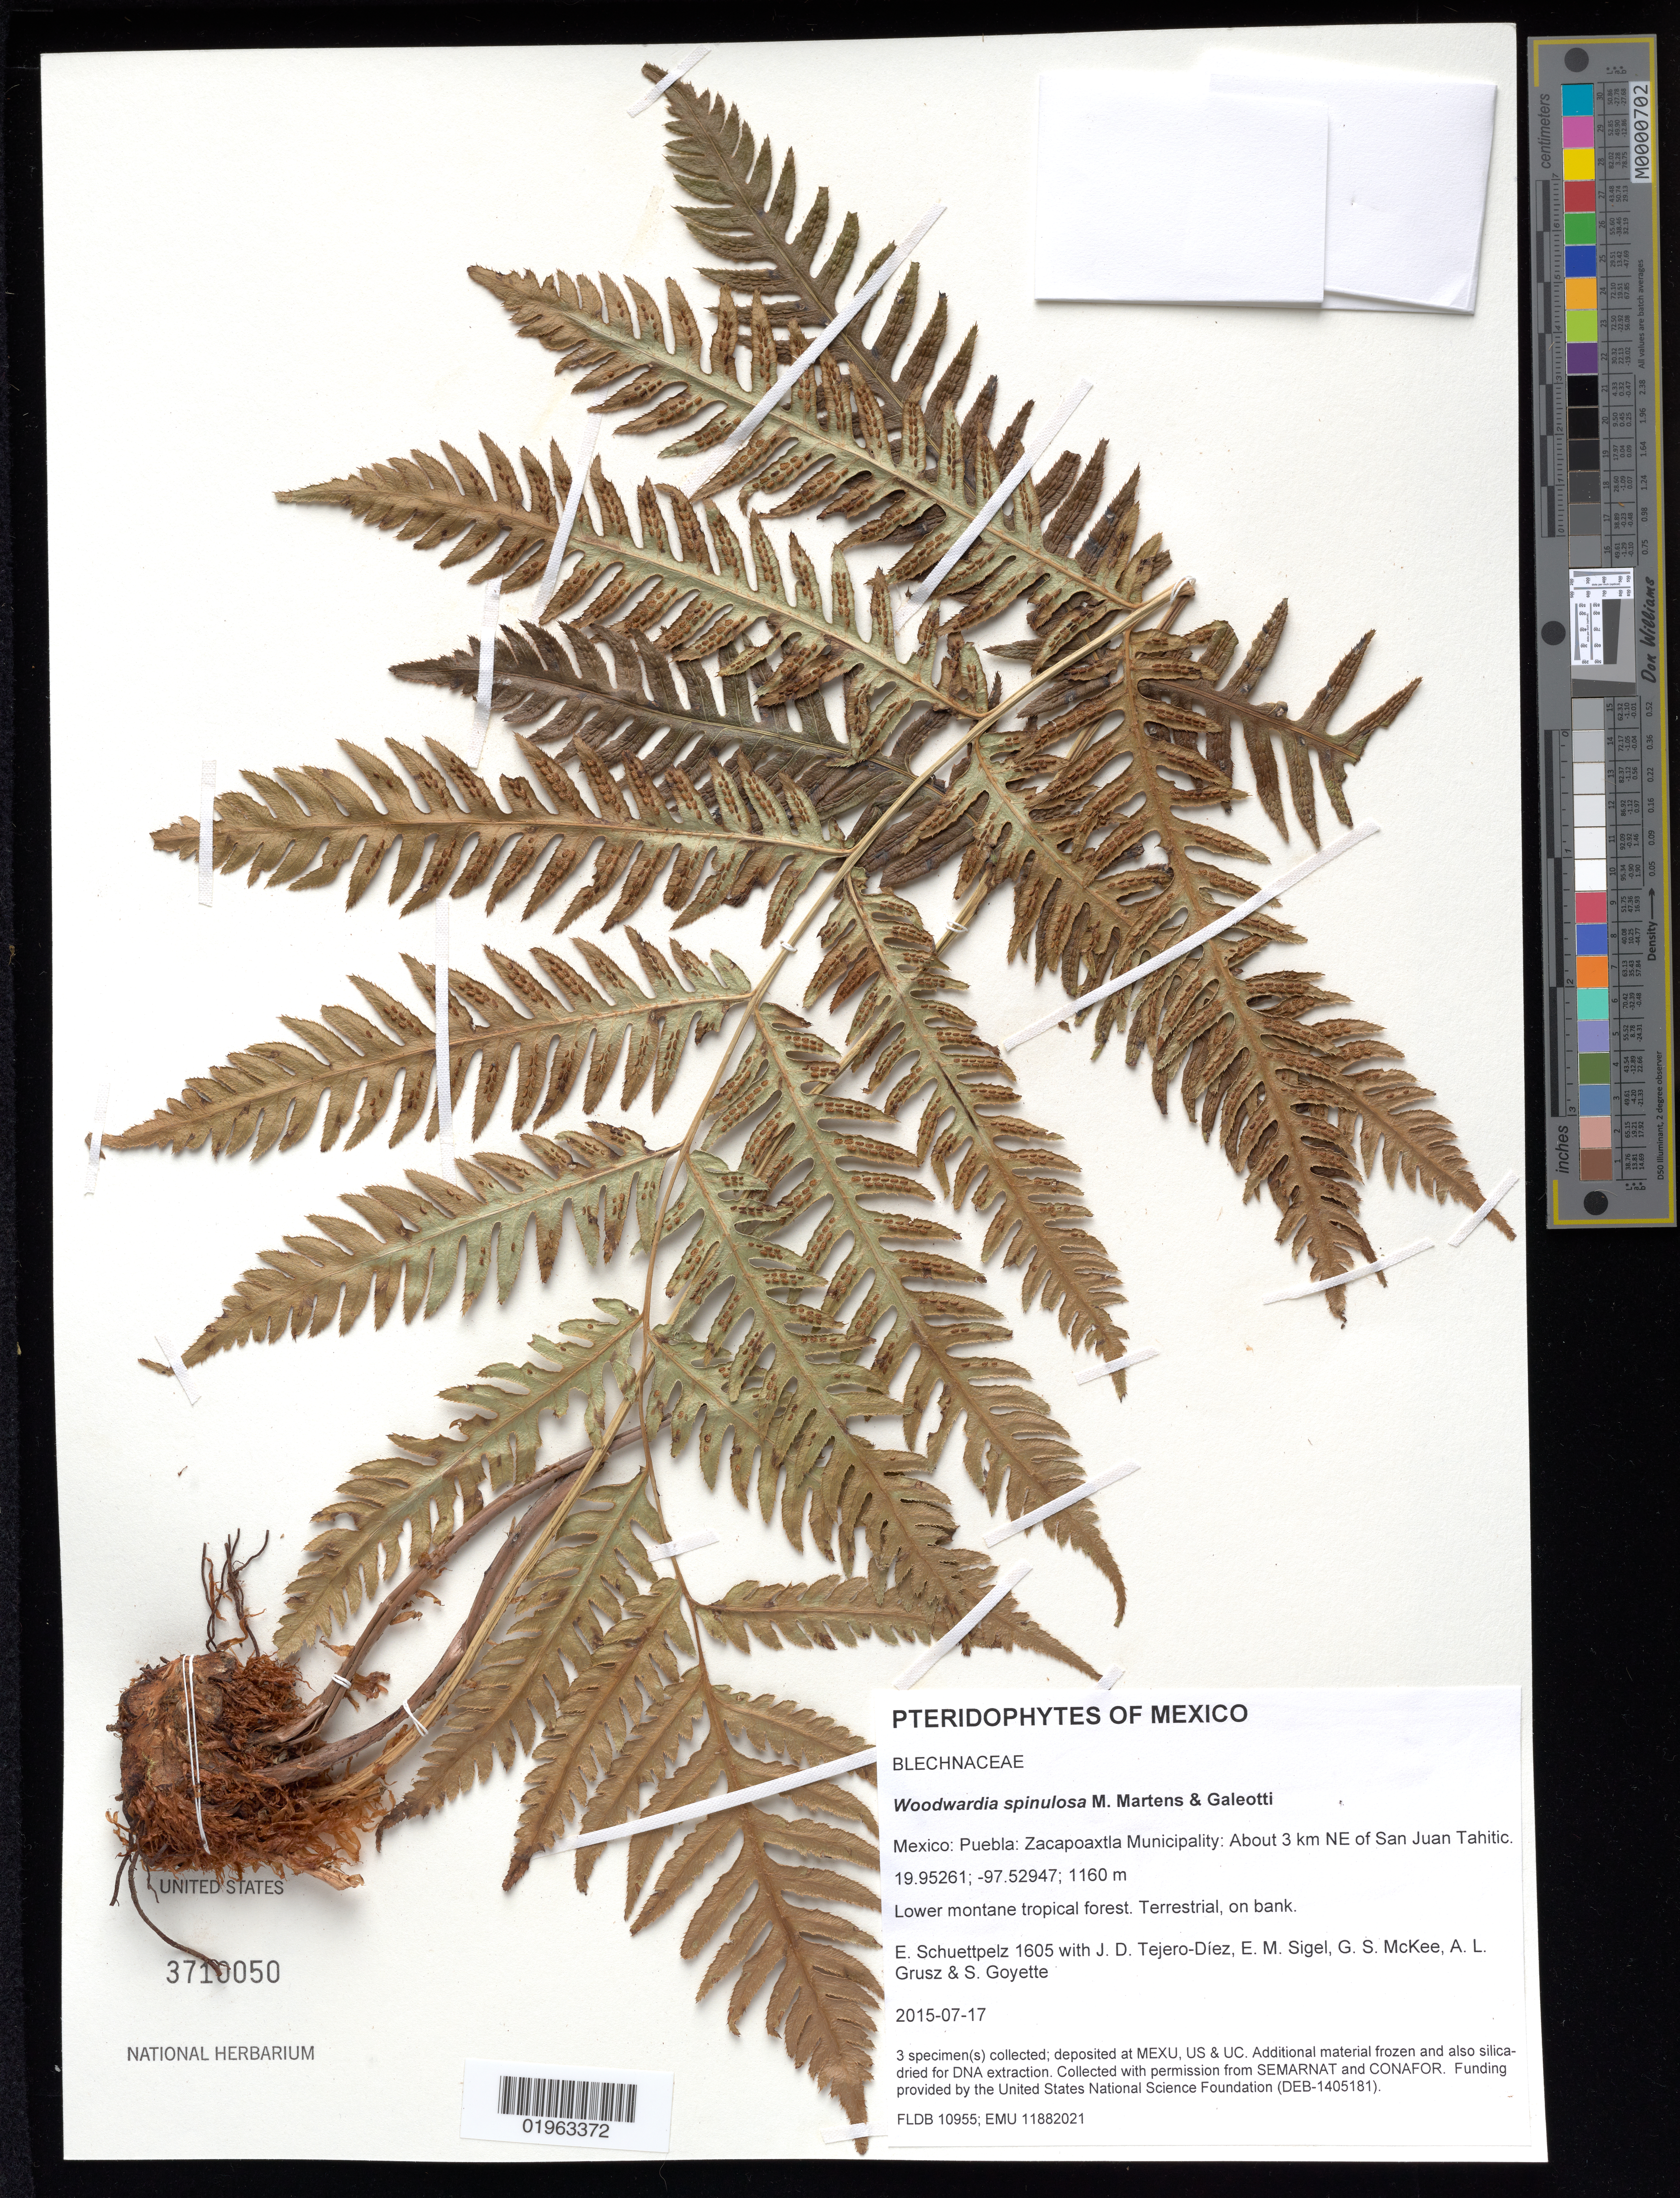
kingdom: Plantae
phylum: Tracheophyta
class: Polypodiopsida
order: Polypodiales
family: Blechnaceae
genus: Woodwardia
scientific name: Woodwardia spinulosa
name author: M. Martens & Galeotti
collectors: E. Schuettpelz, D. Tejero-Díez, E. M. Sigel, G. S. McKee & A. Grusz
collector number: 1605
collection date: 2015-07-17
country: Mexico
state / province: Puebla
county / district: Zacapoaxtla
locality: About 3 km NE of San Juan Tahitic.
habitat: Lower montane tropical forest.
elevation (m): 1160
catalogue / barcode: US 3710050